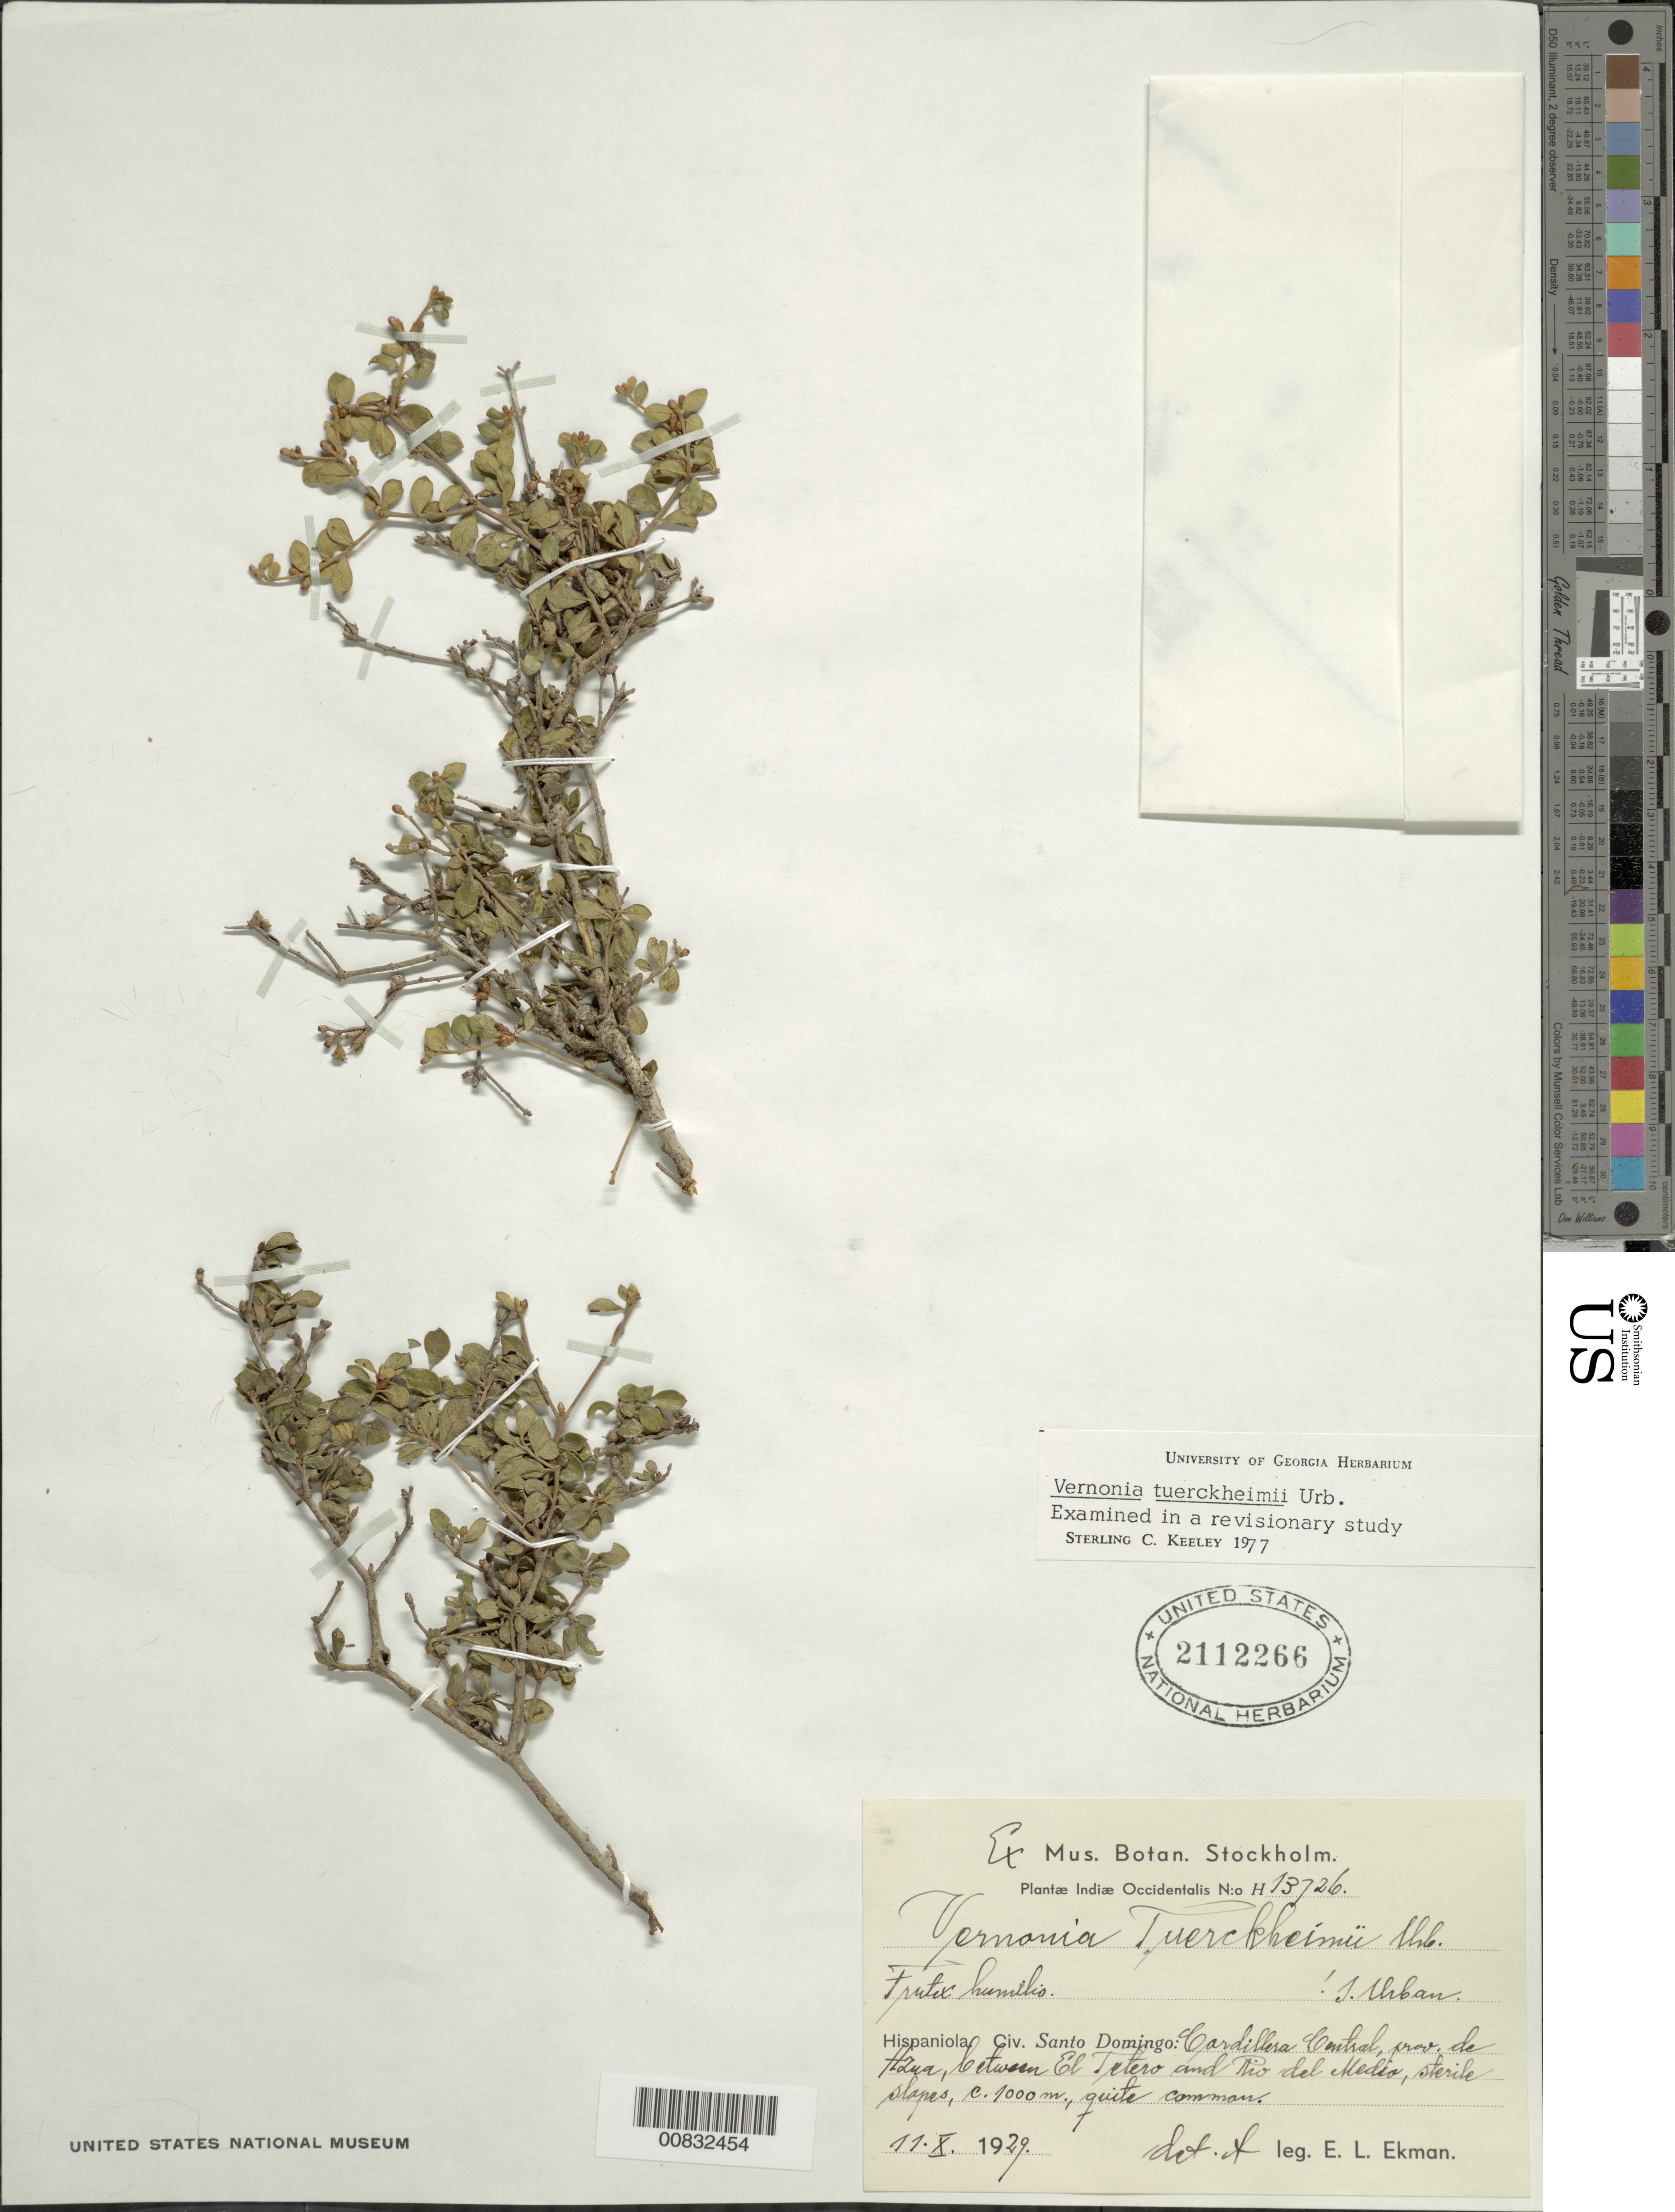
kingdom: Plantae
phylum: Tracheophyta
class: Magnoliopsida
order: Asterales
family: Asteraceae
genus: Vernonanthura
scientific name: Vernonanthura tuerckheimii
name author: (Urb.) H. Rob.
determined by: Keeley, S. C.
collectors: E. L. Ekman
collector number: H 13726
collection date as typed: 11 Oct 1929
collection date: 1929-10-11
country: Dominican Republic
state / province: Azua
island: Hispaniola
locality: Cordillera Central, between El Tetero and Rio del Medio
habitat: Sterile slopes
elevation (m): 1000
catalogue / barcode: US 2112266